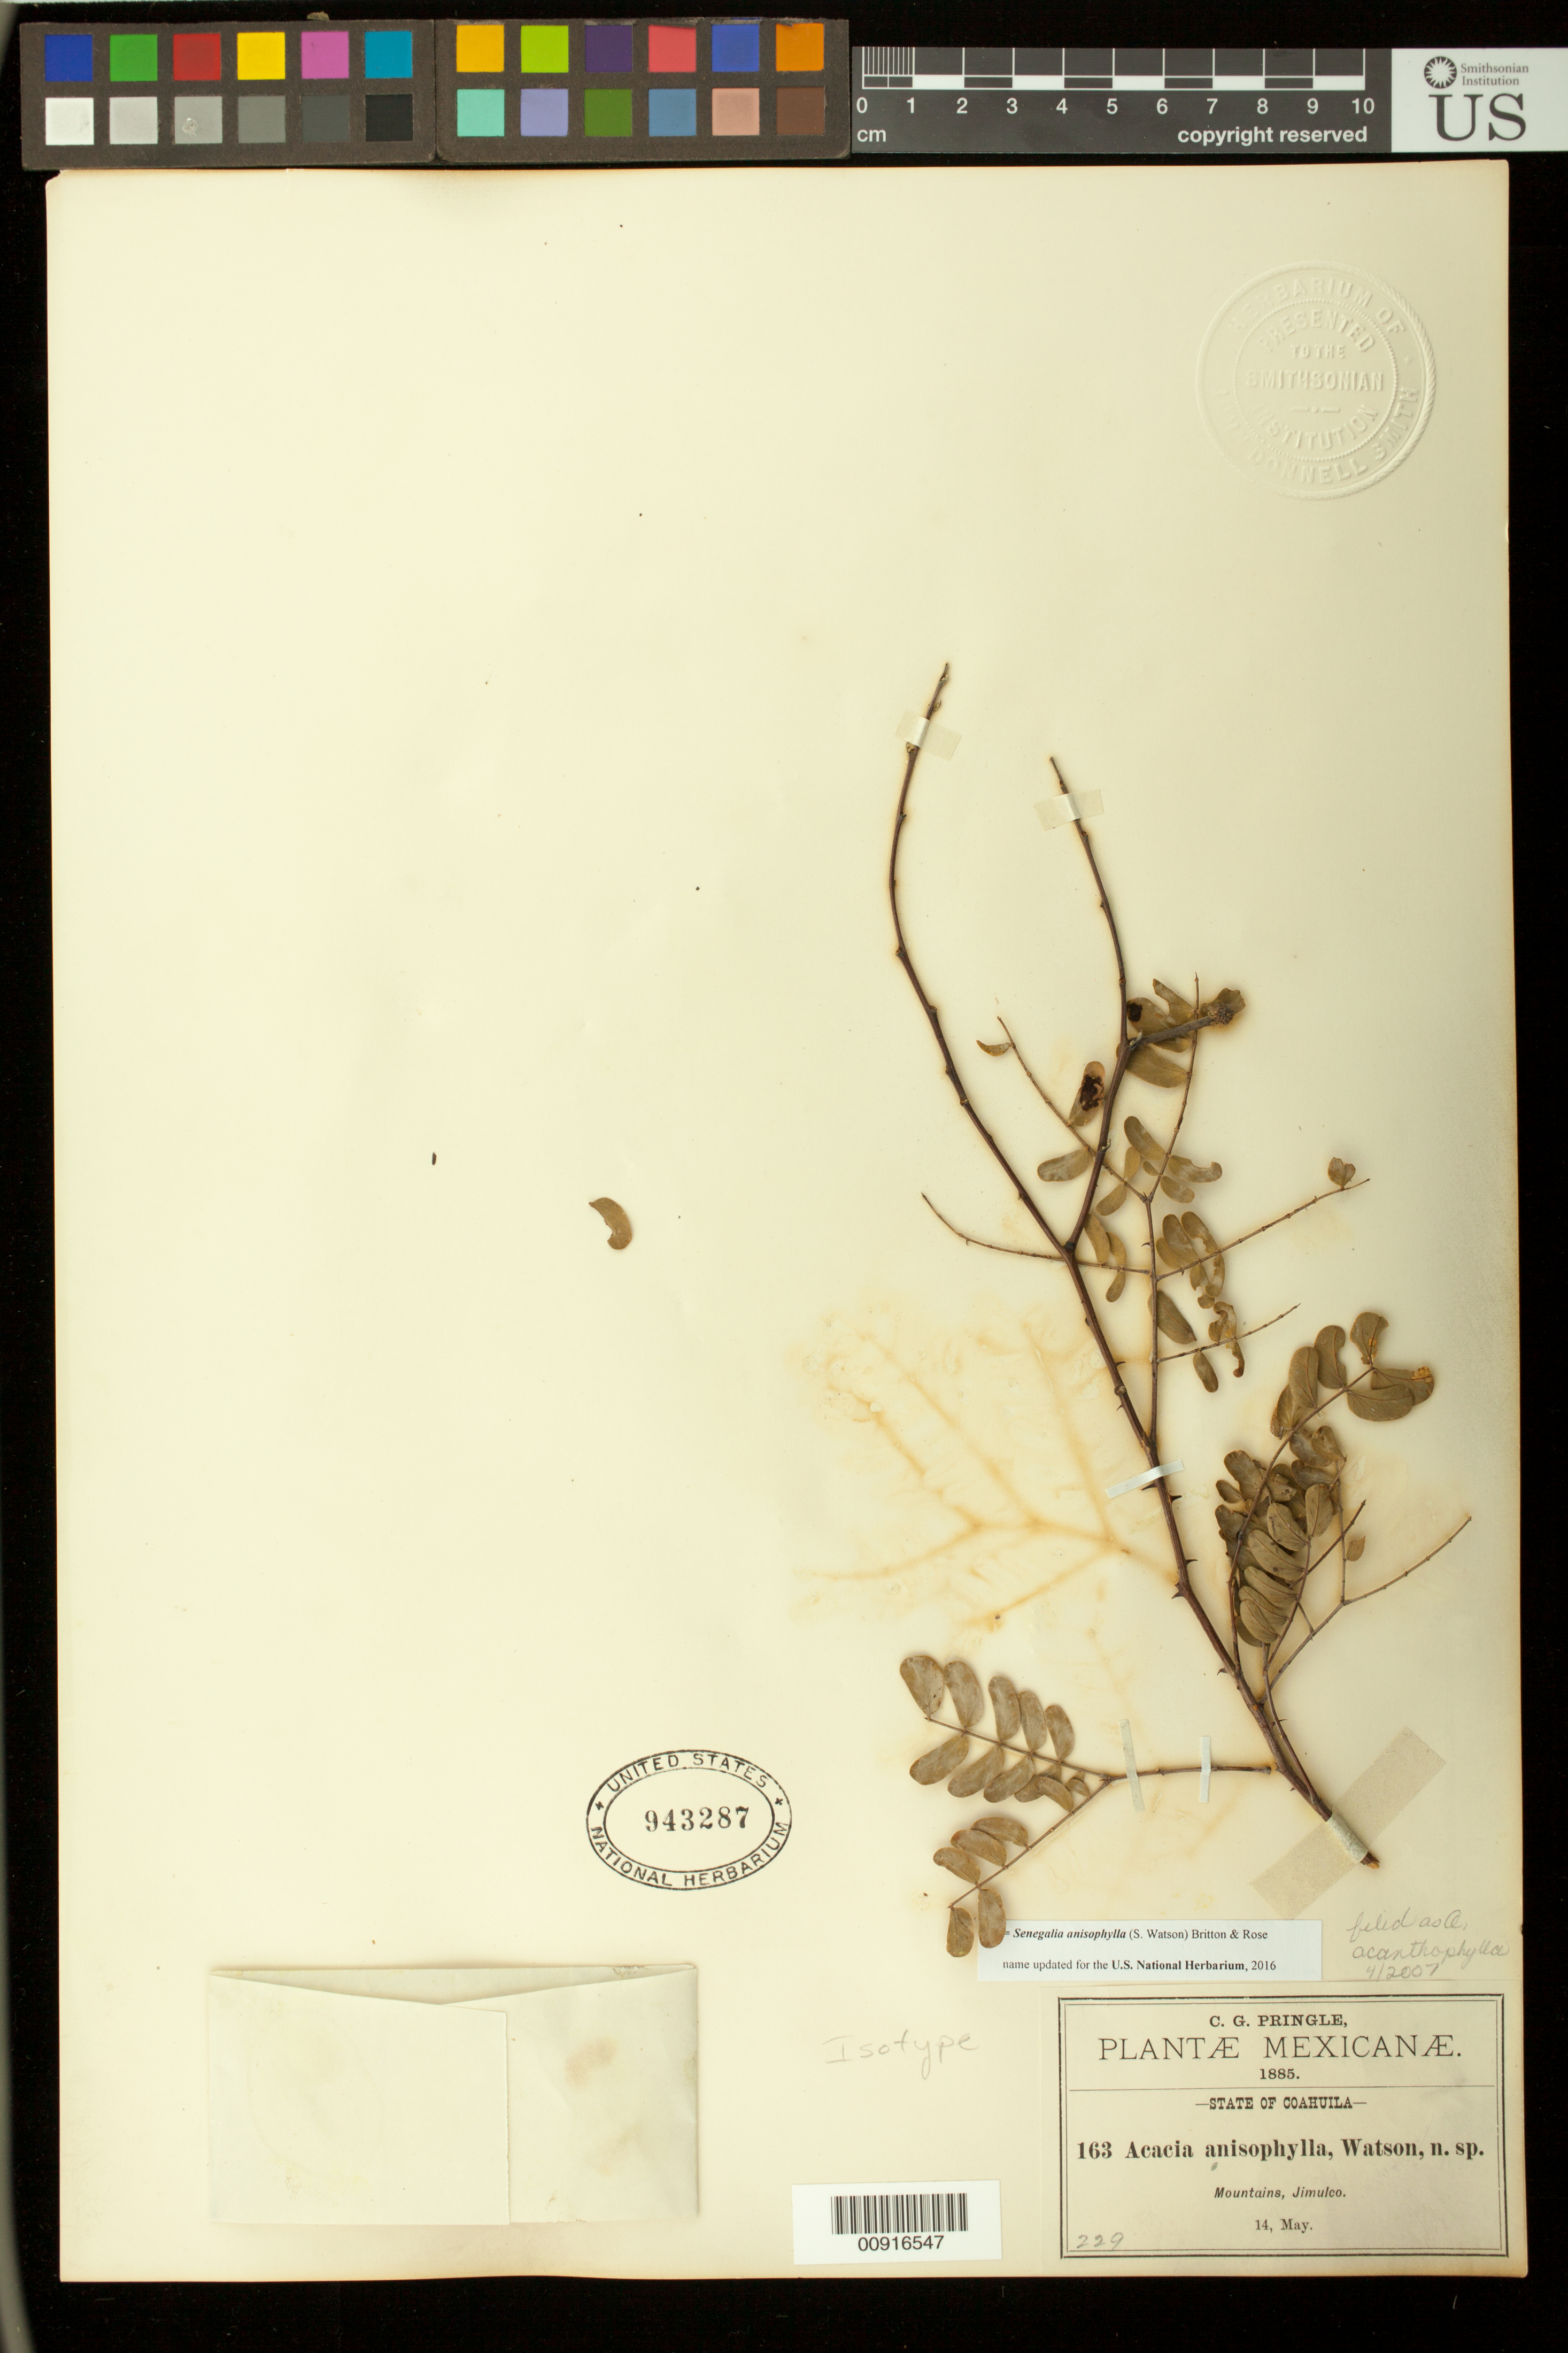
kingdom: Plantae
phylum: Tracheophyta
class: Magnoliopsida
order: Fabales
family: Fabaceae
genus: Acacia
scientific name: Acacia anisophylla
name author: S. Watson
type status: Type Collection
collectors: C. G. Pringle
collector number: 163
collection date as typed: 14 May 1885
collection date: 1885-05-14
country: Mexico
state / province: Coahuila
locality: Jimulco, State of Coahuila.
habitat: Mountains.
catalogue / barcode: US 943287